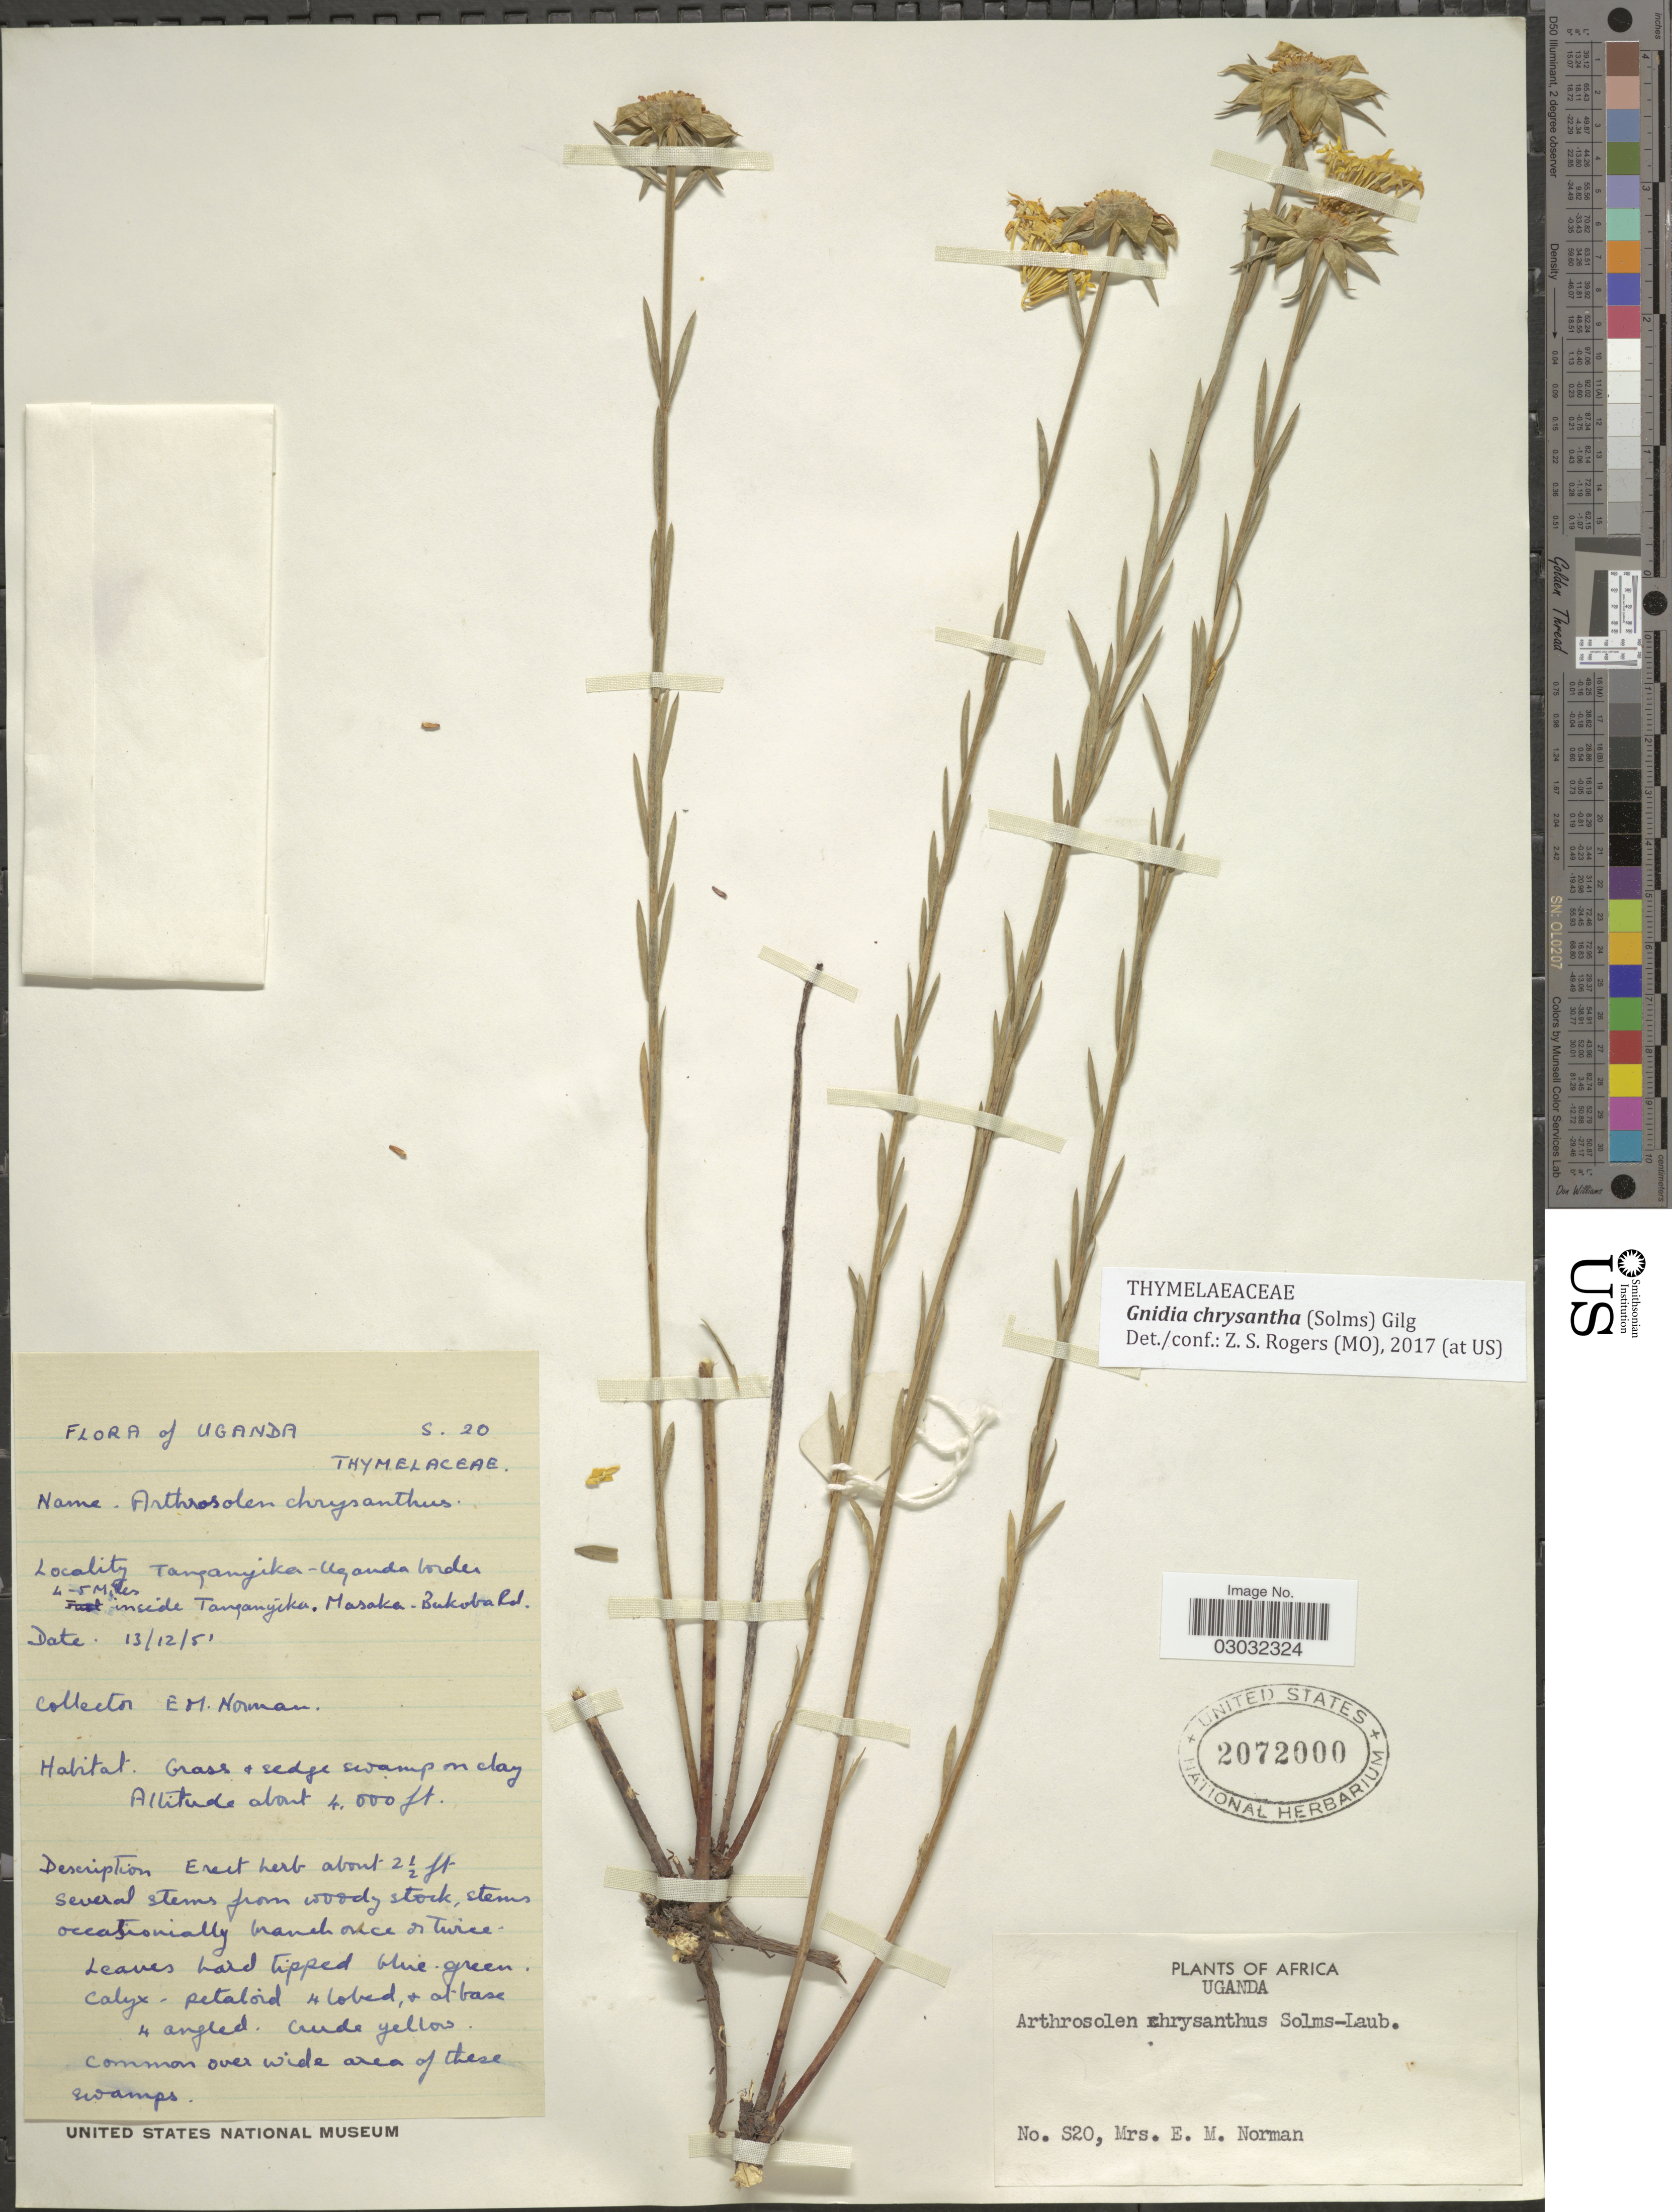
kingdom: Plantae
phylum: Tracheophyta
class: Magnoliopsida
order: Malvales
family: Thymelaeaceae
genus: Lasiosiphon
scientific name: Lasiosiphon chrysnathus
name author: (Solms ex Schweinf.) Olaniyan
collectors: E. Norman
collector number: S20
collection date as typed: Transcribed d/m/y: 13/12/51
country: Tanzania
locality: Tanganyika-Uganda border 4-5 miles inside Tanganyika. Masaka. Bukoba Rd.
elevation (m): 1219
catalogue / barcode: US 2072000